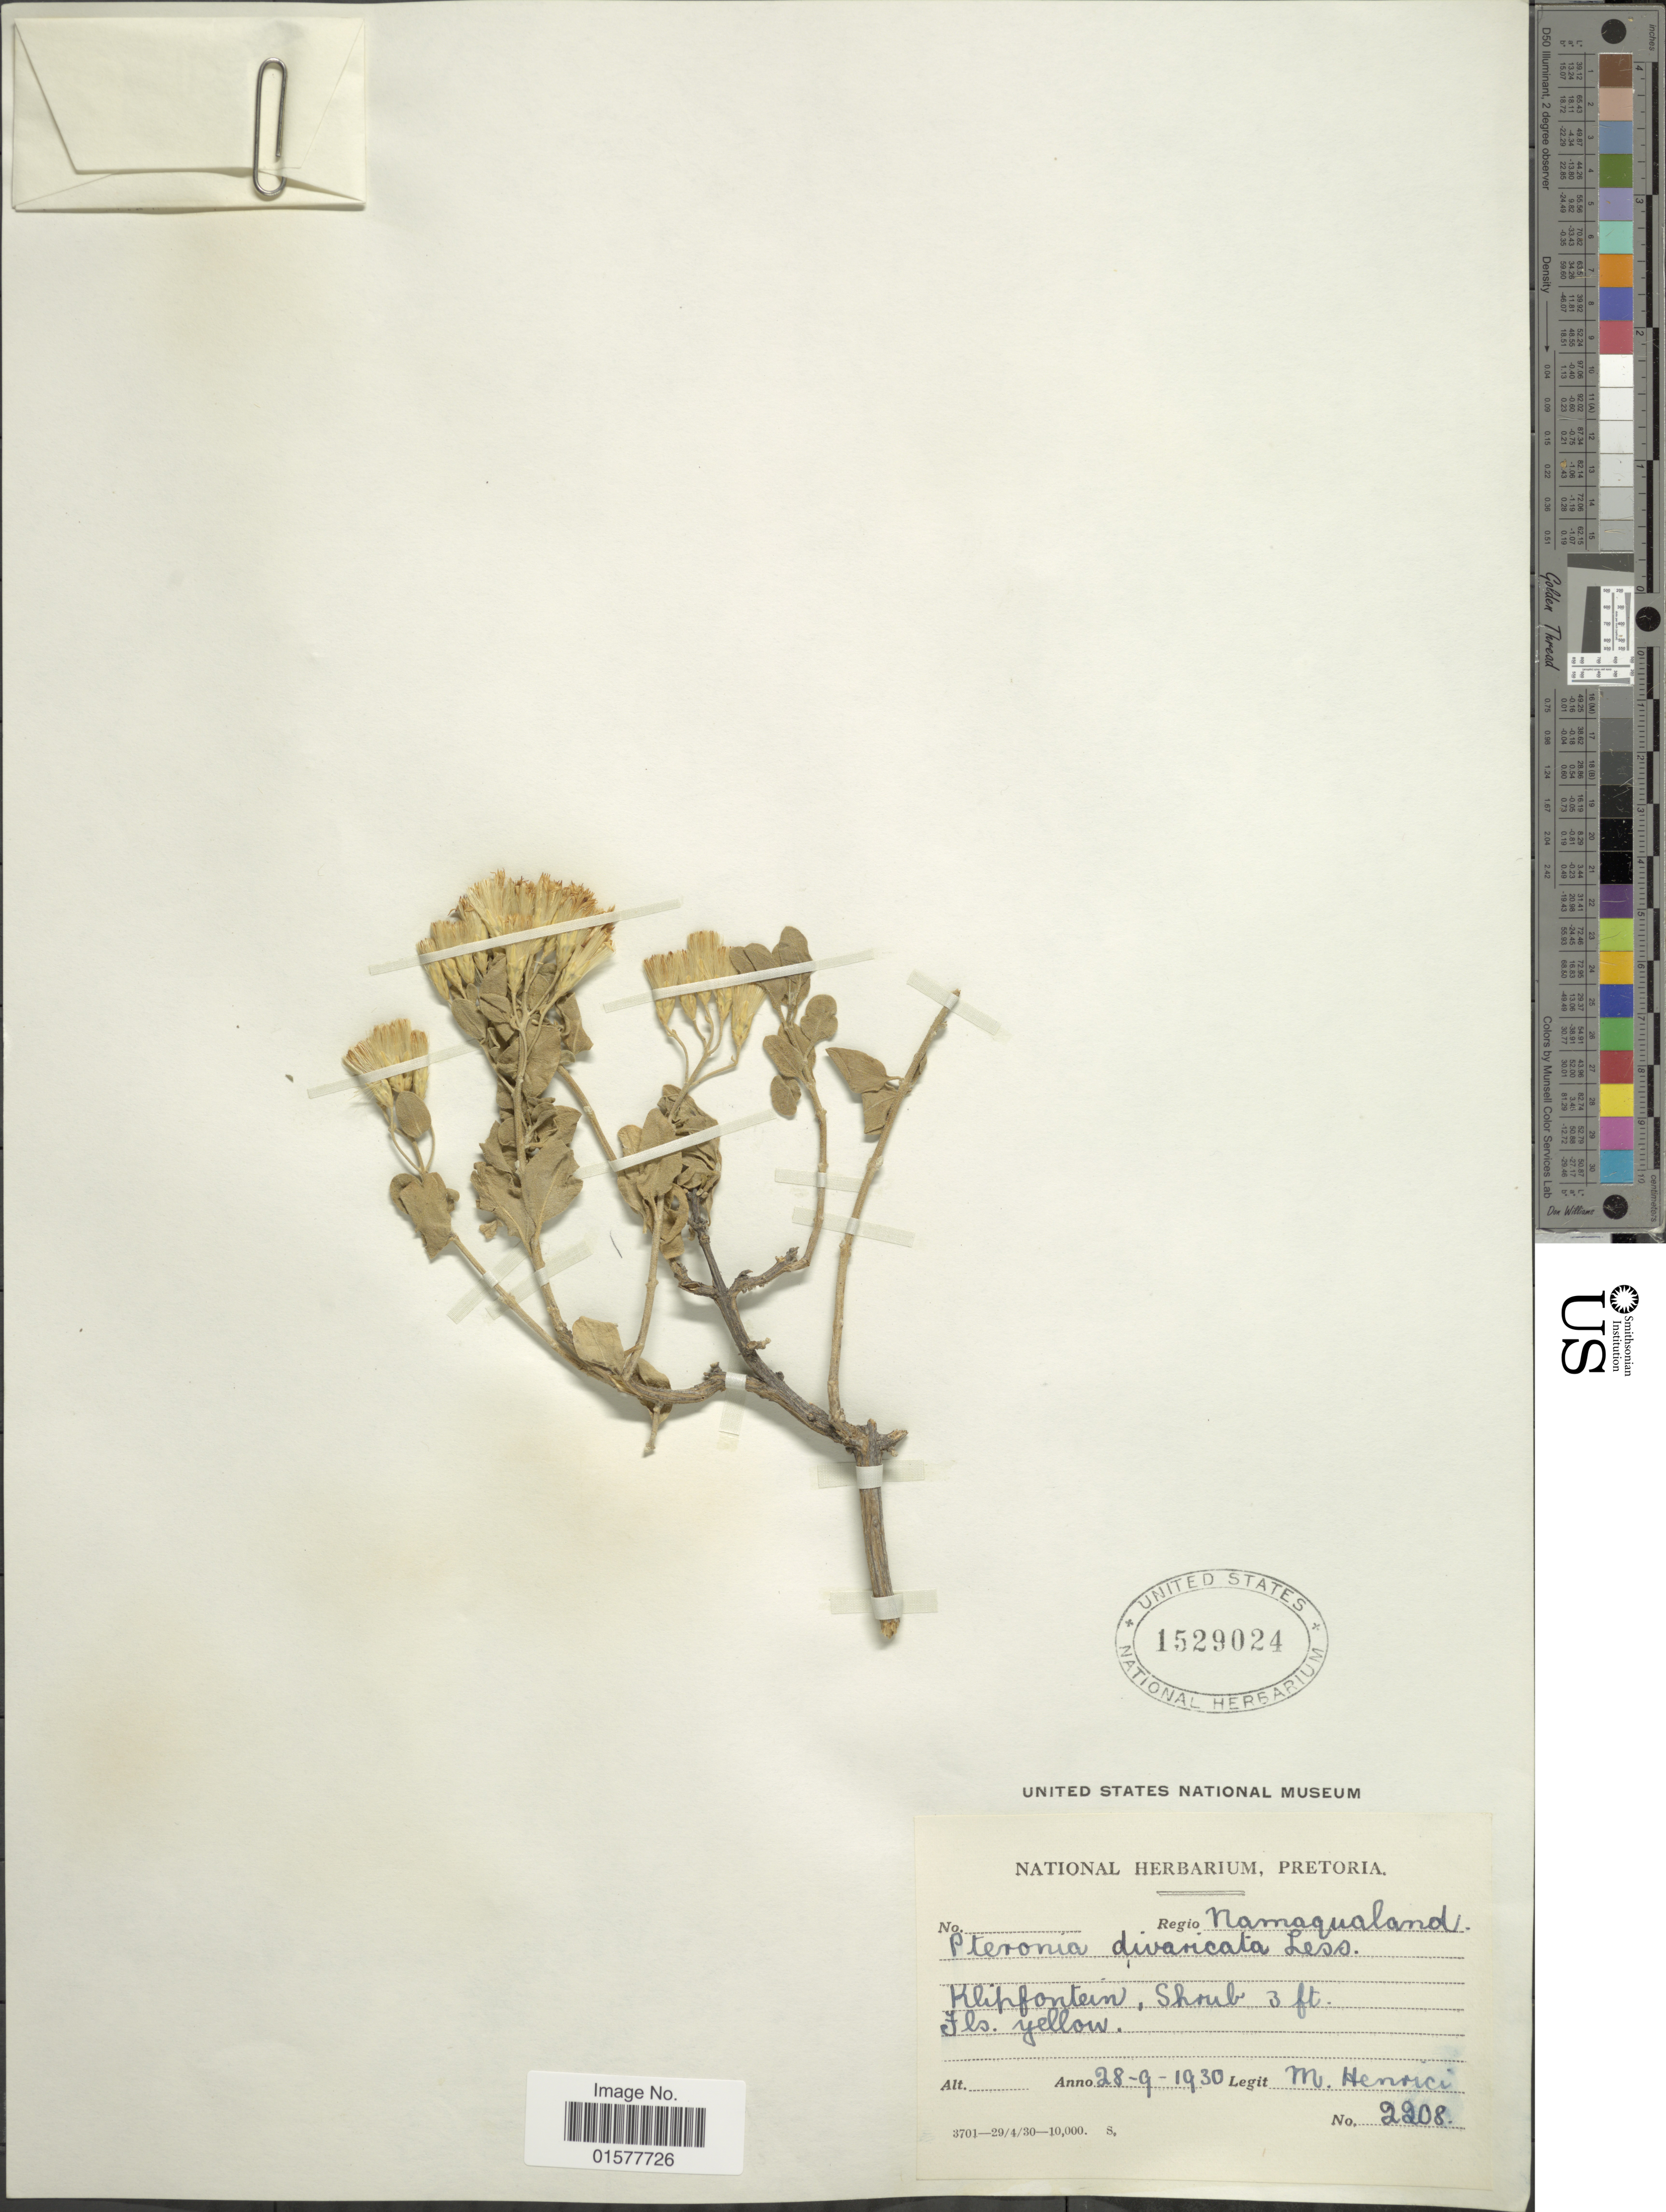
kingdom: Plantae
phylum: Tracheophyta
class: Magnoliopsida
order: Asterales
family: Asteraceae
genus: Pteronia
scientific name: Pteronia divaricata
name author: (P.J. Bergius) Less.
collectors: M. Henrici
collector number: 2208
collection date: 1930-09-28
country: South Africa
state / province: Northern Cape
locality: Regio Namaqualand, Klipfontein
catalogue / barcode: US 1529024